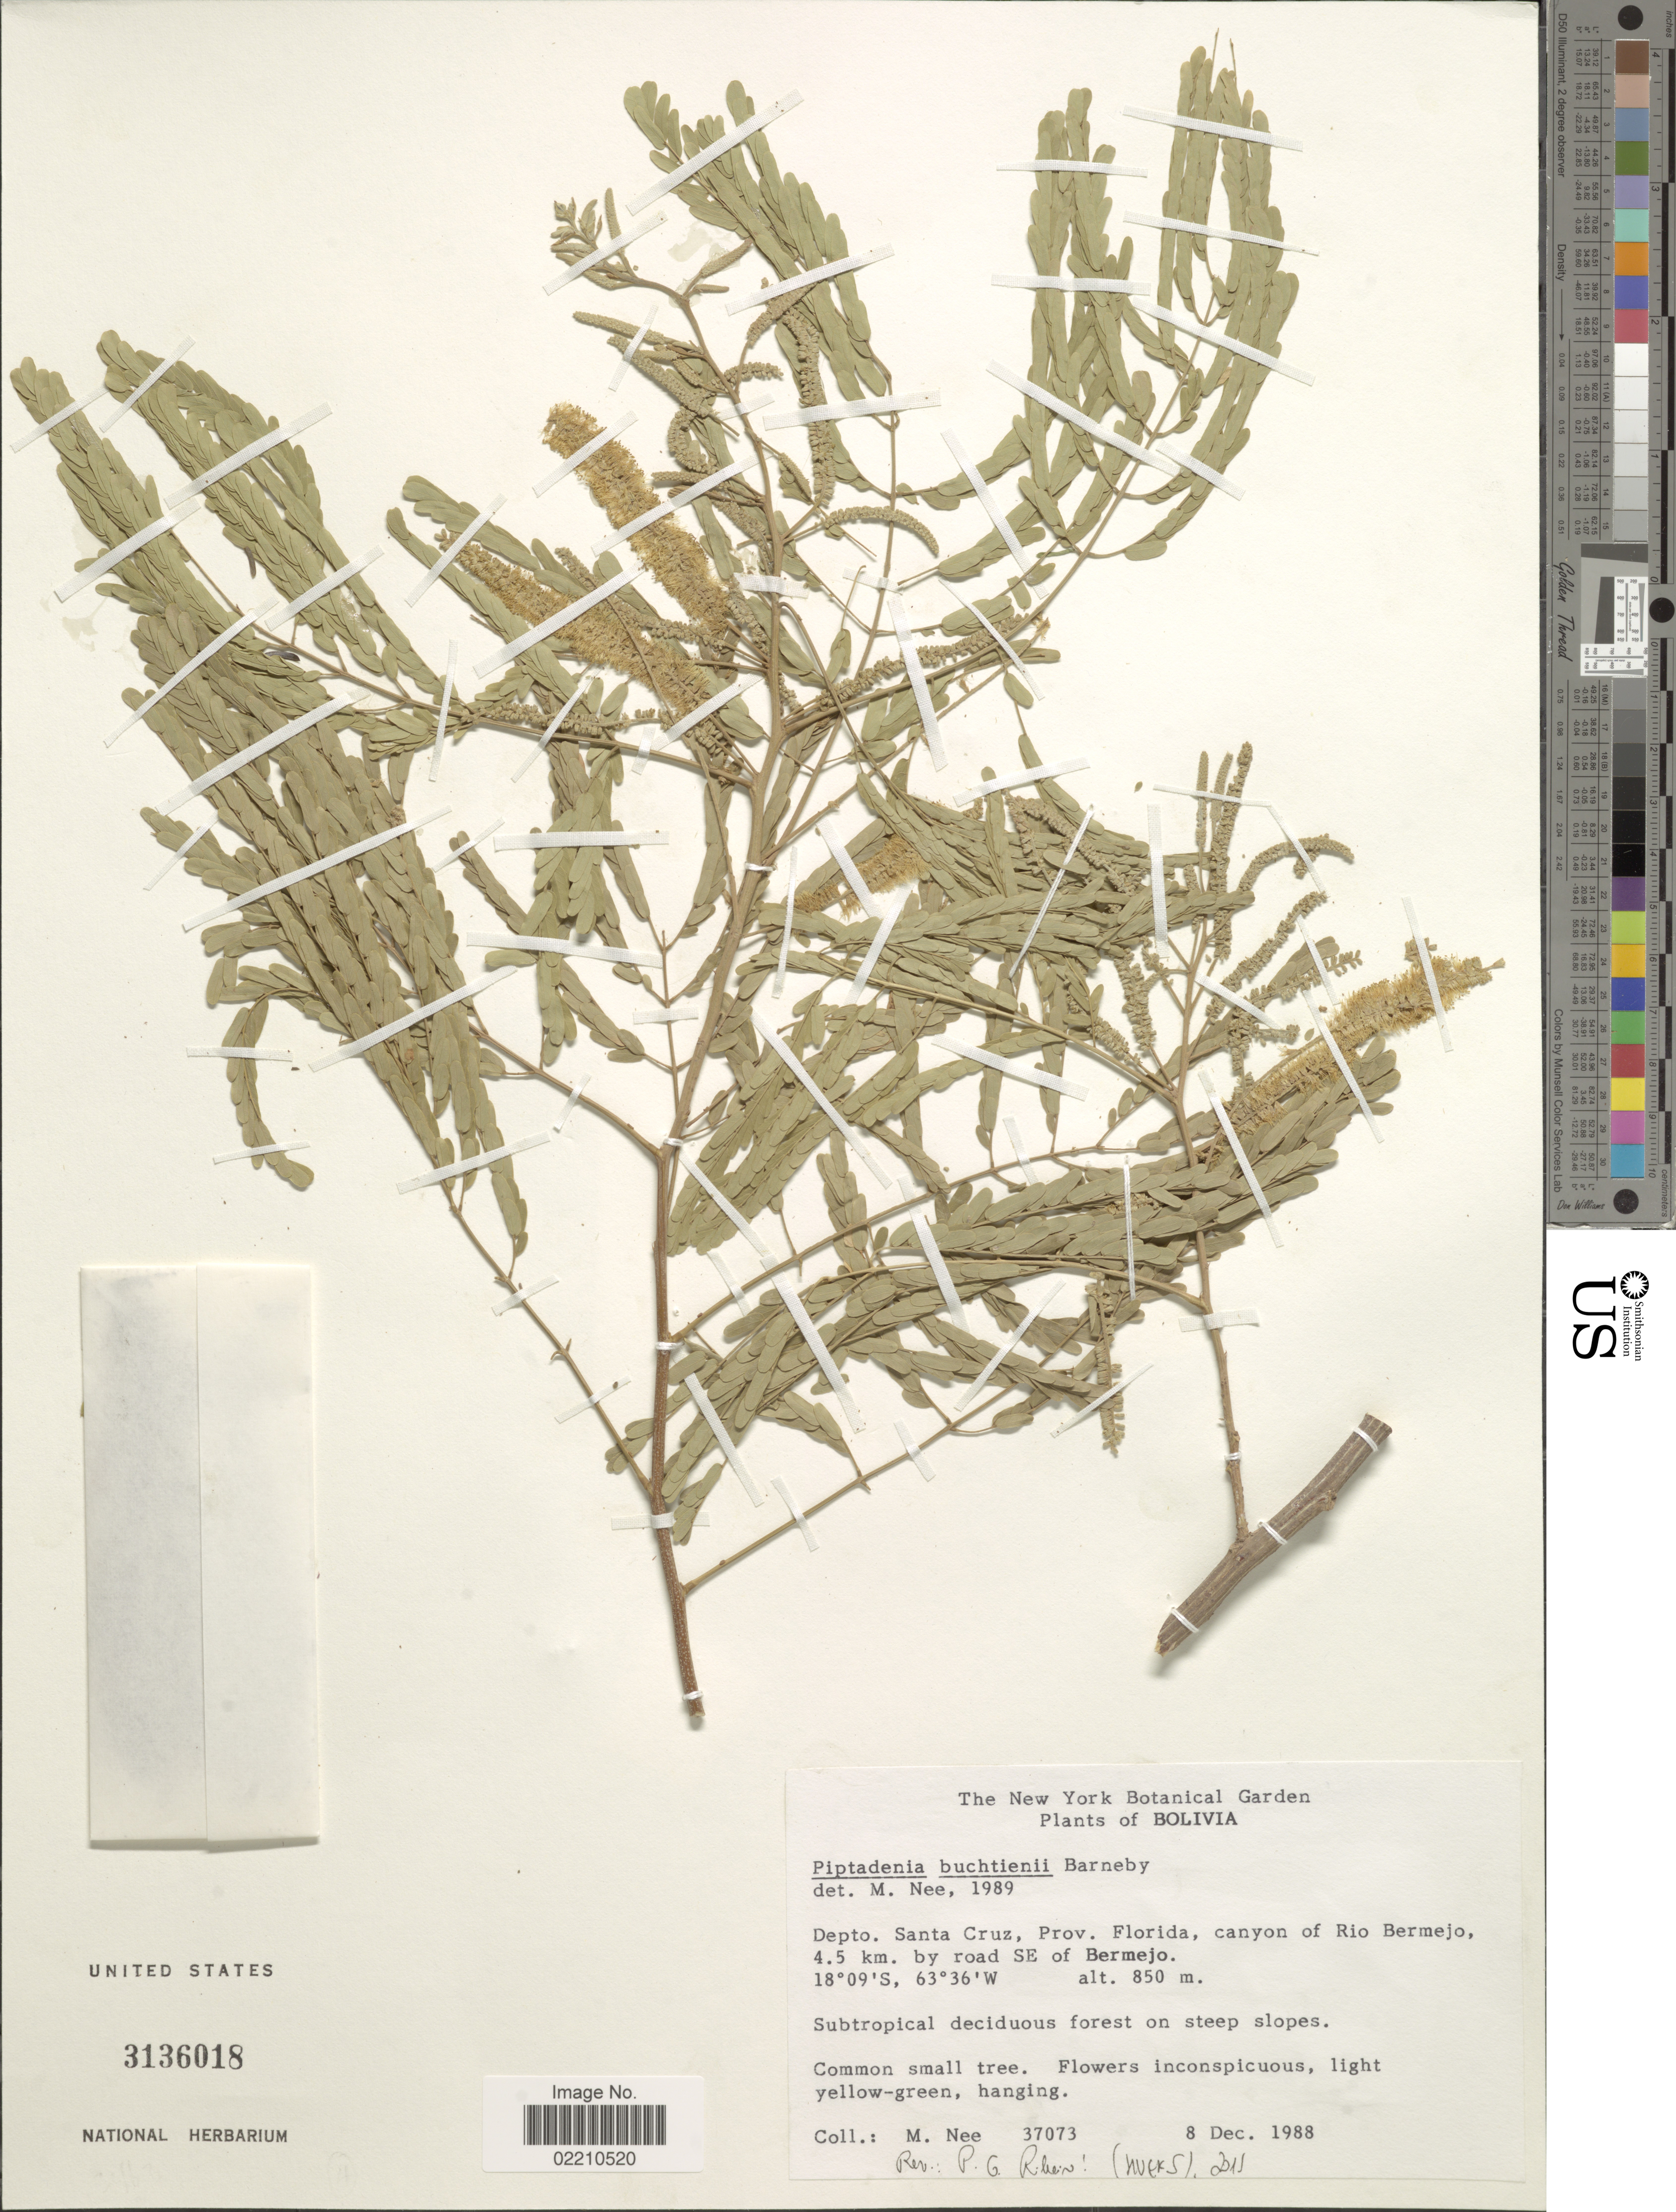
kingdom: Plantae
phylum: Tracheophyta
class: Magnoliopsida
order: Fabales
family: Fabaceae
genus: Piptadenia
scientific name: Piptadenia buchtienii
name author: Barneby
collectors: M. Nee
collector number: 37073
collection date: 1988-12-08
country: Bolivia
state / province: Santa Cruz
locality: Depto. Santa Cruz, Prov, Florida, canyon of Rio Bermejo, 4.5 km. by road SE of Bermejo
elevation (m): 850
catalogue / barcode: US 3136018